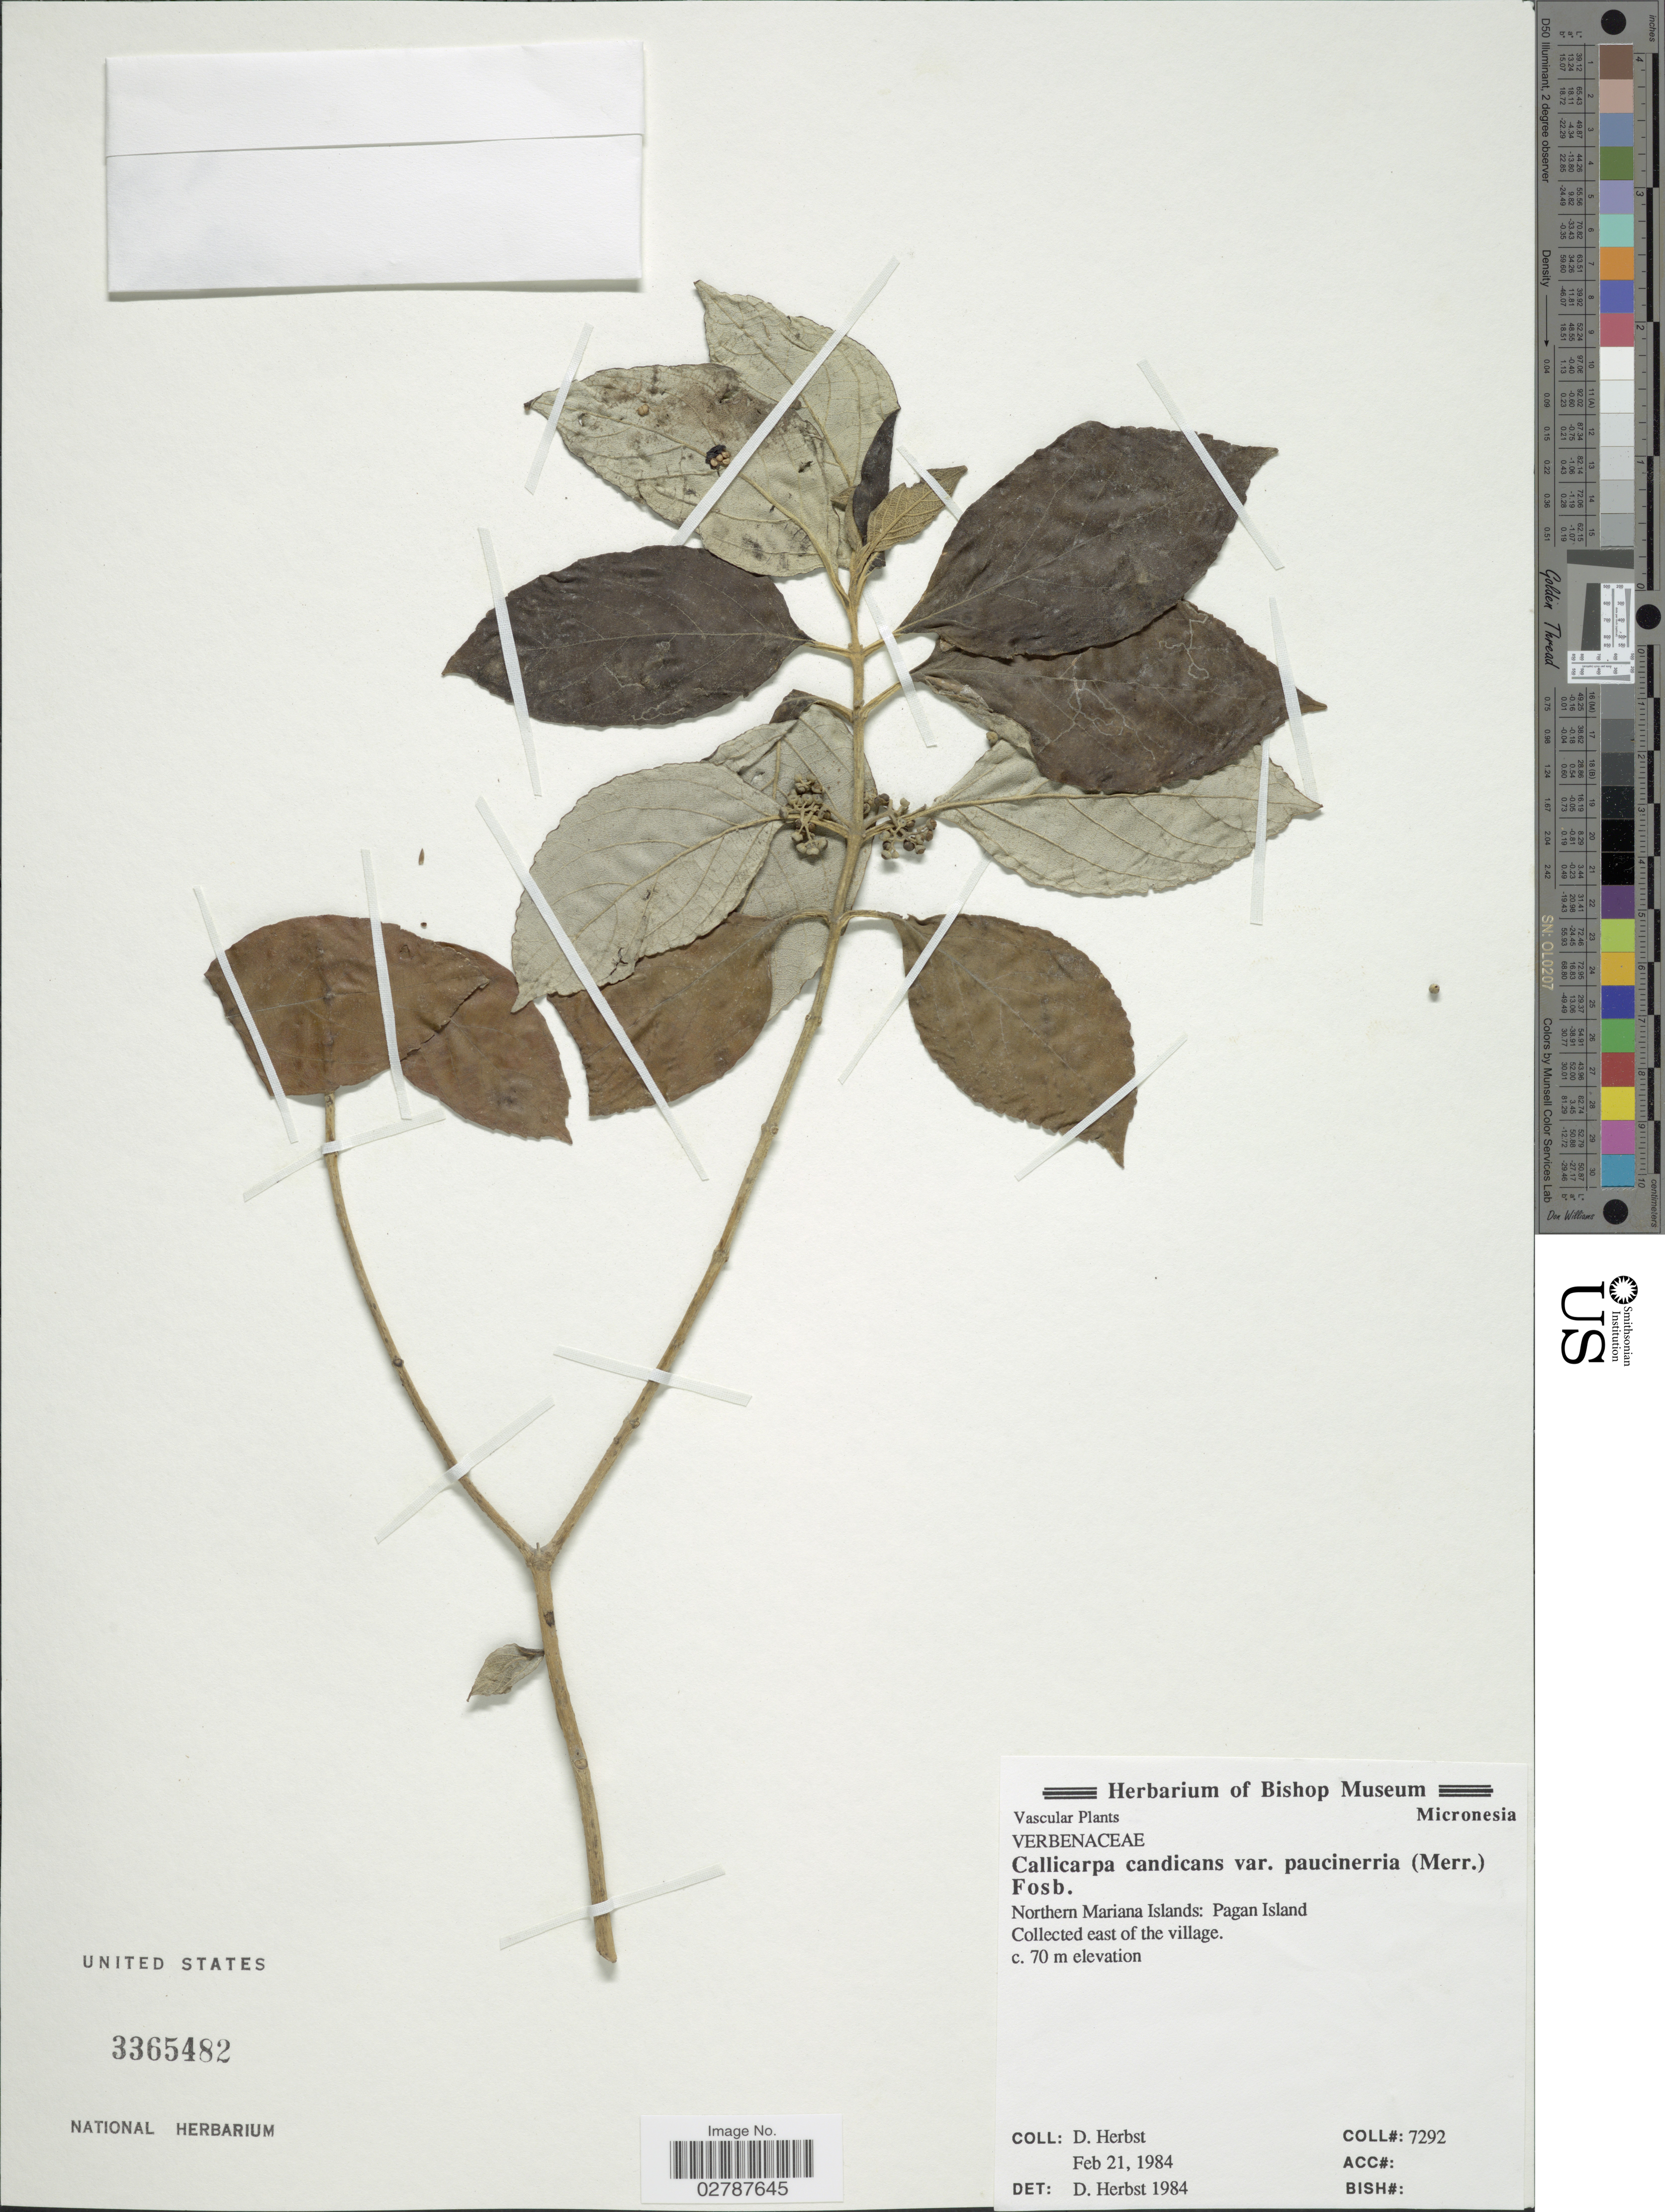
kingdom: Plantae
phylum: Tracheophyta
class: Magnoliopsida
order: Lamiales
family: Lamiaceae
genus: Callicarpa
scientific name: Callicarpa candicans var. paucinervia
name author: (Merr.) Fosberg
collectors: D. Herbst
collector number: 7292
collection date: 1984-02-21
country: Northern Mariana Islands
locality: Pagan Island. East of the village.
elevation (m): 70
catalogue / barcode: US 3365482